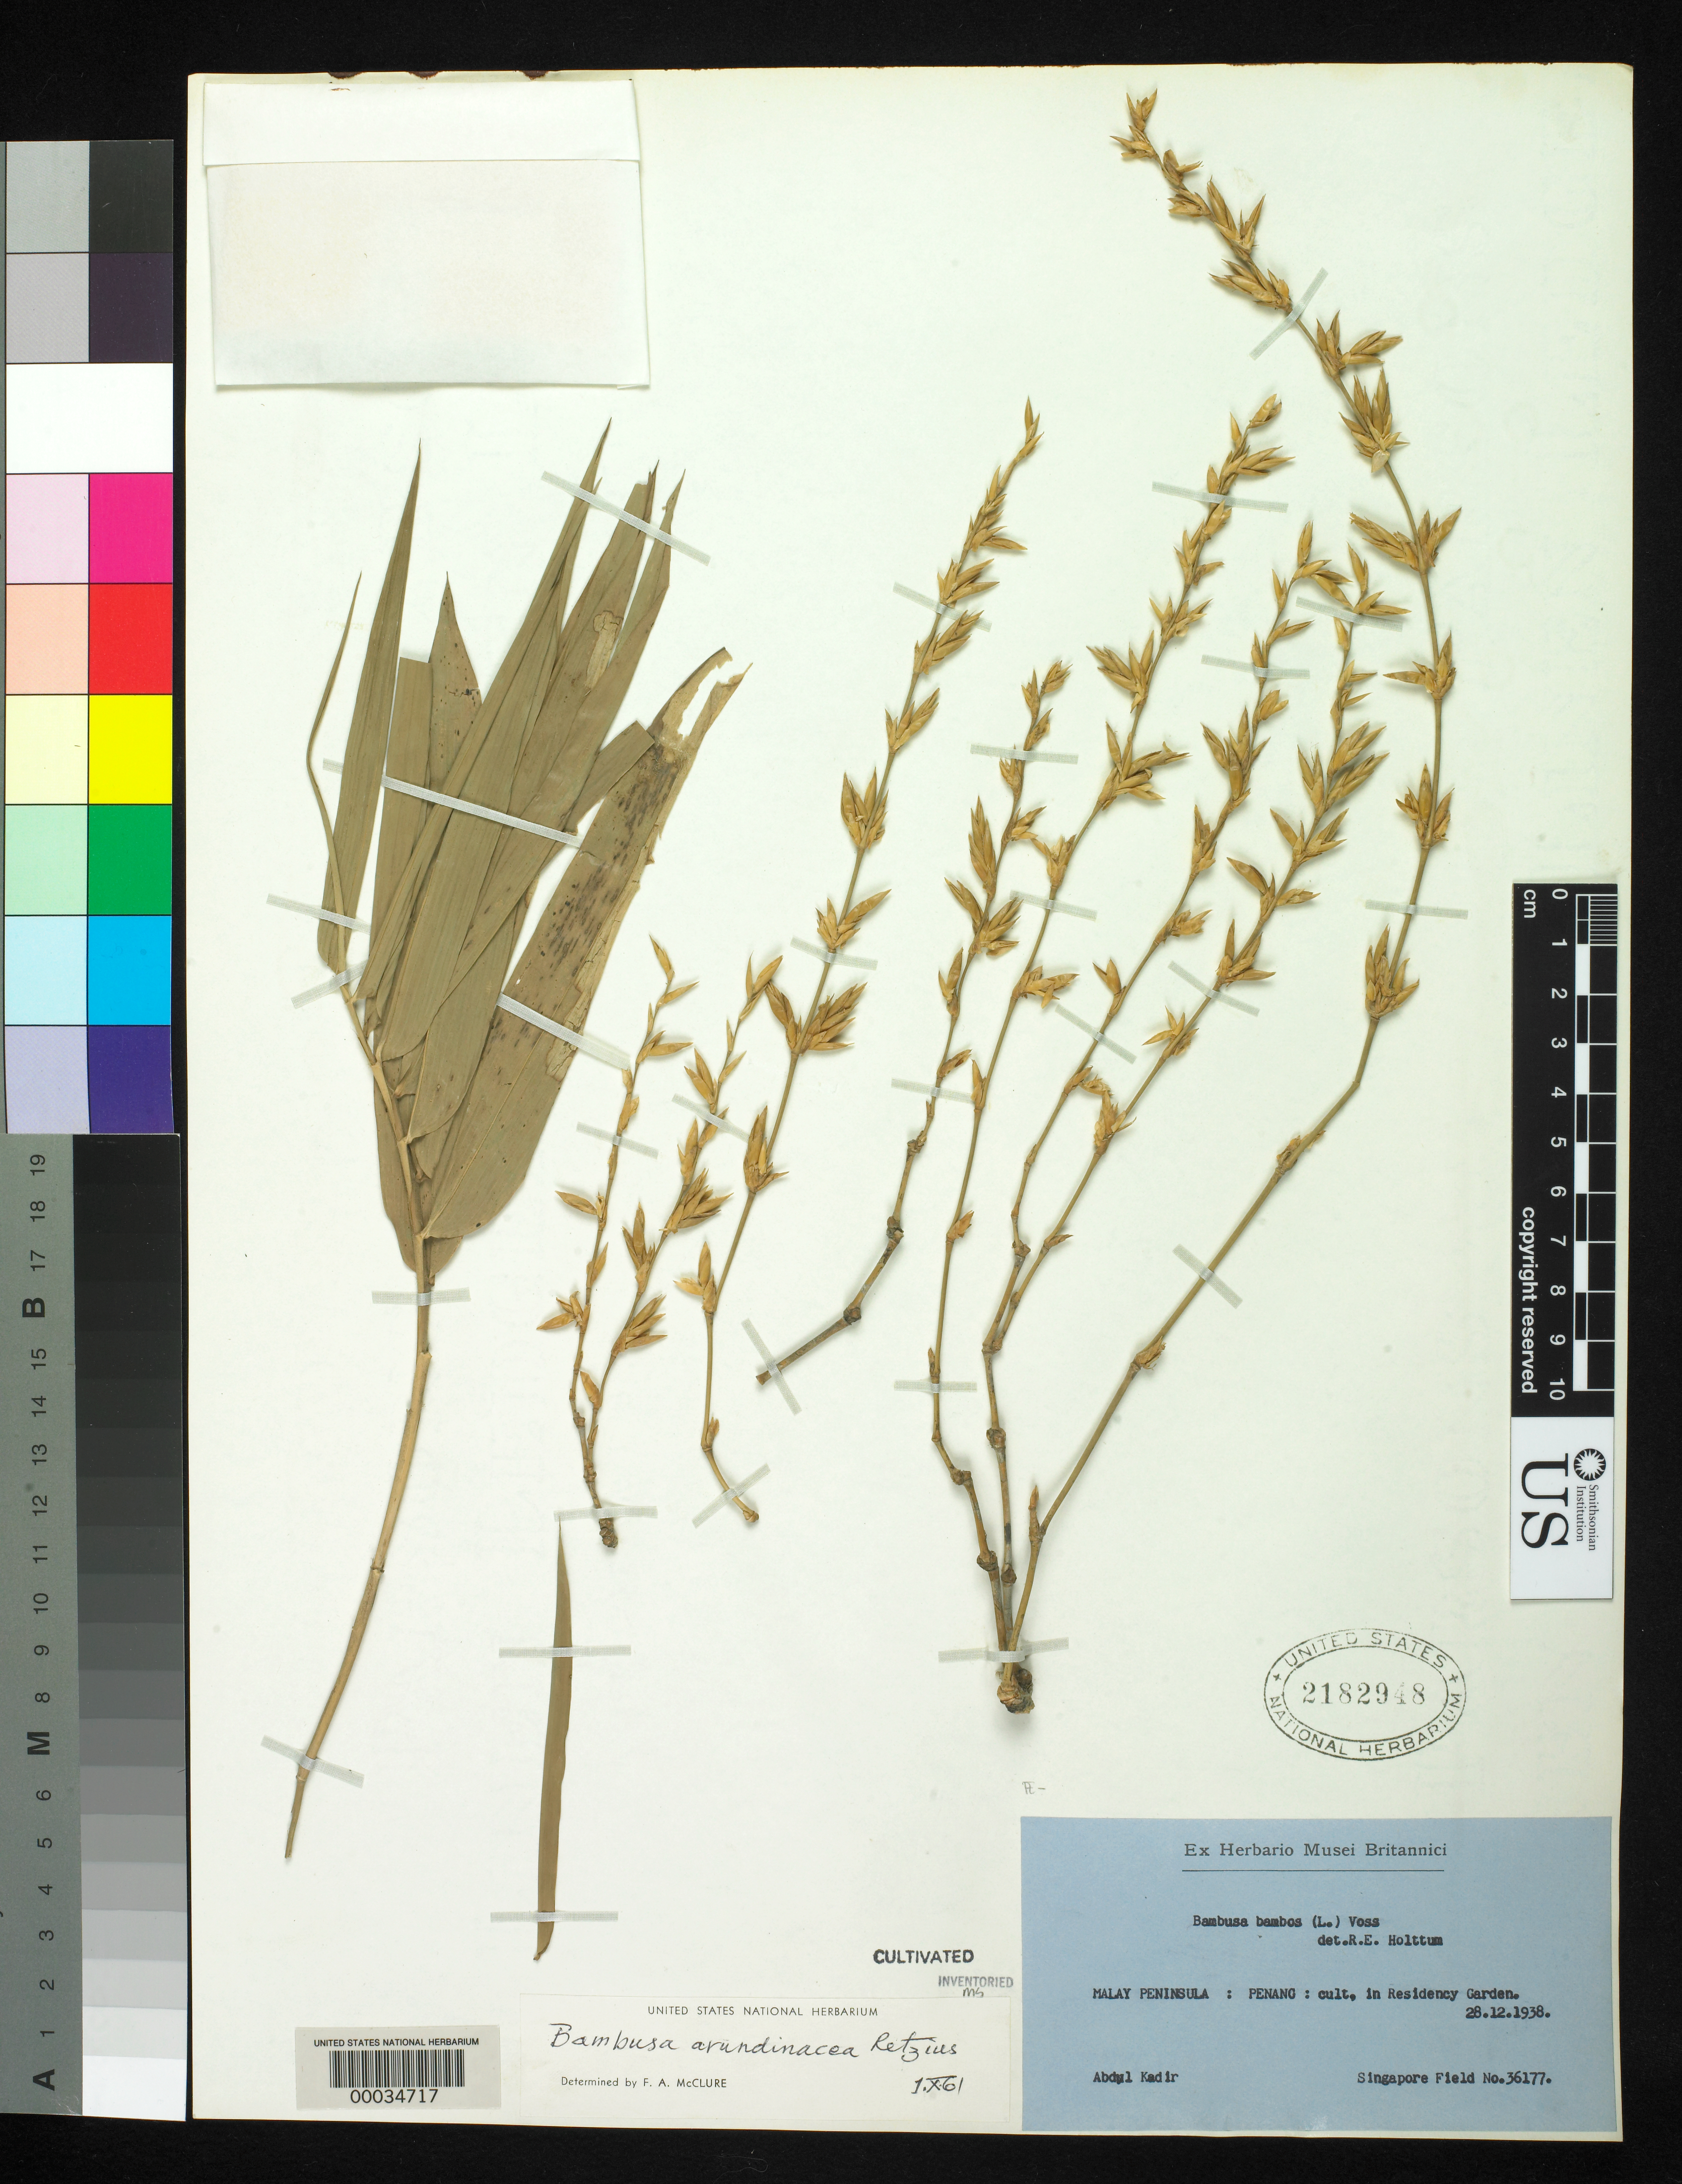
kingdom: Plantae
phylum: Tracheophyta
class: Liliopsida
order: Poales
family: Poaceae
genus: Bambusa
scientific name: Bambusa bambos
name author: (L.) Voss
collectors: A. Kadir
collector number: Singapore Field No. 36177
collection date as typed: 28 Dec 1977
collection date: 1977-12-28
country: Malaysia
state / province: Pulau Pinang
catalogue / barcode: US 2182948